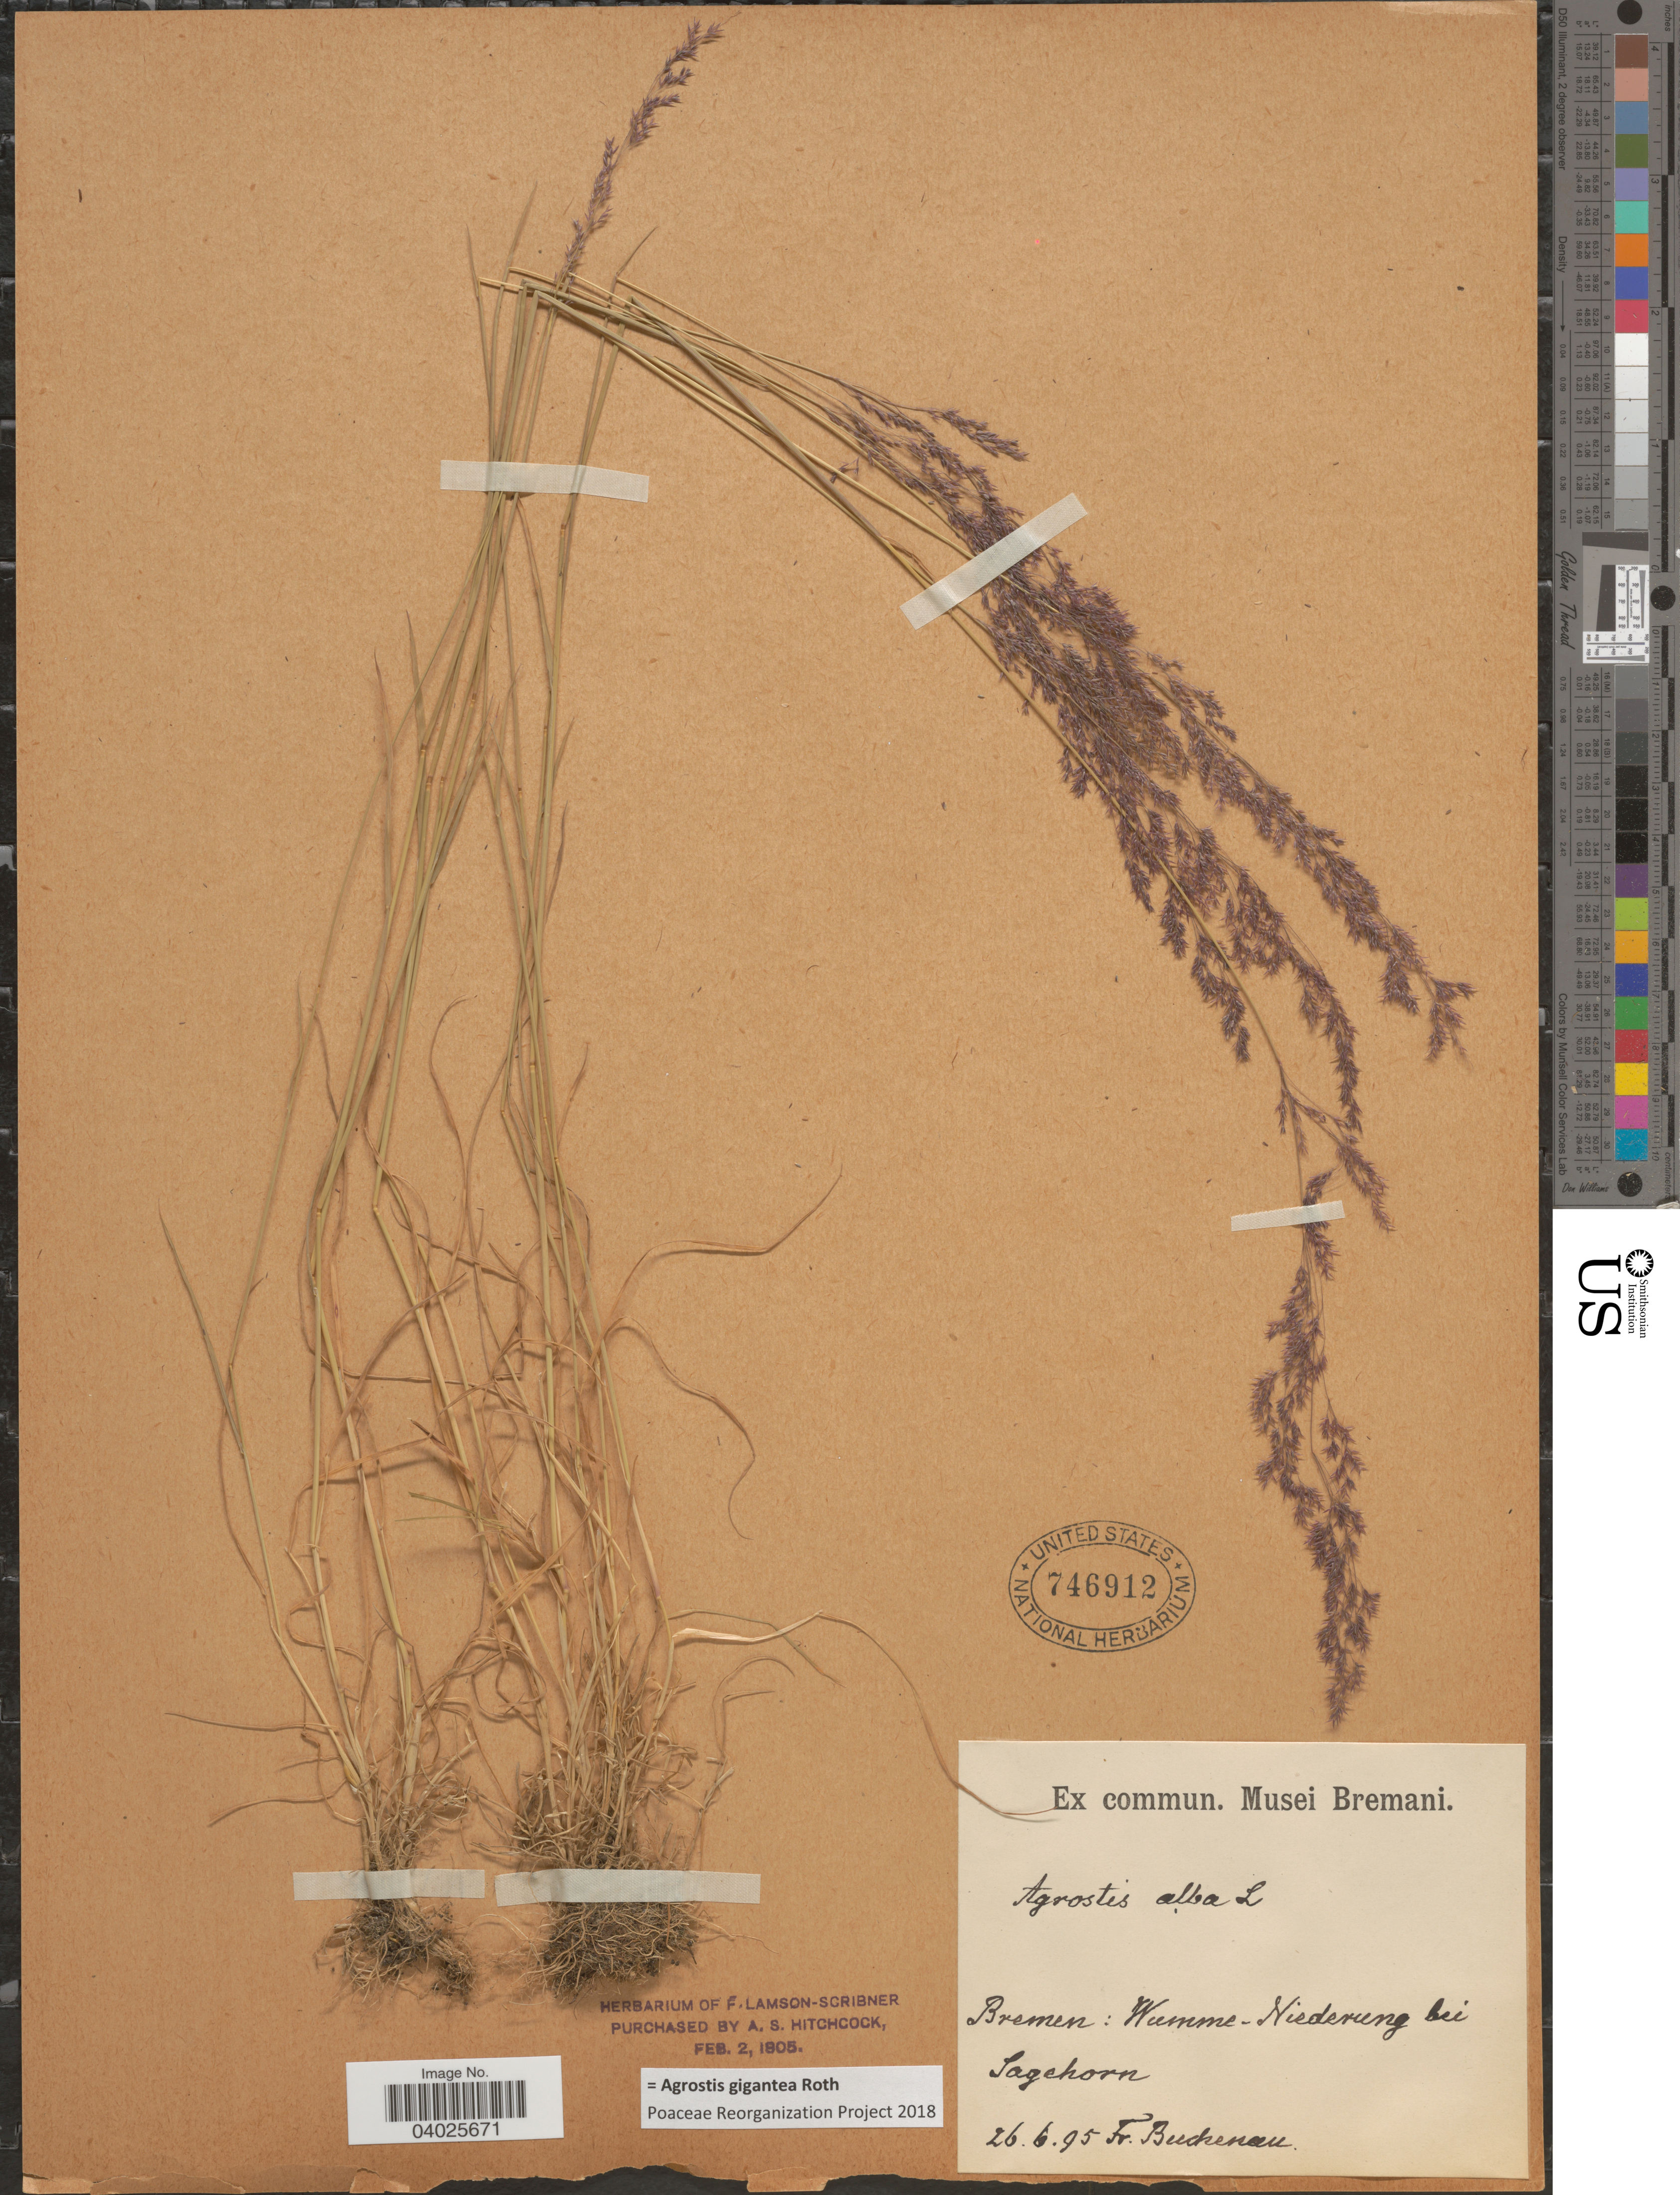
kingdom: Plantae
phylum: Tracheophyta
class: Liliopsida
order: Poales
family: Poaceae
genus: Agrostis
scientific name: Agrostis gigantea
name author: Roth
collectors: F. Buchenau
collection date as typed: Transcribed d/m/y: 26/6/95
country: Germany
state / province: Bremen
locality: Wumme-Niederung bei Sagehorn.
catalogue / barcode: US 746912